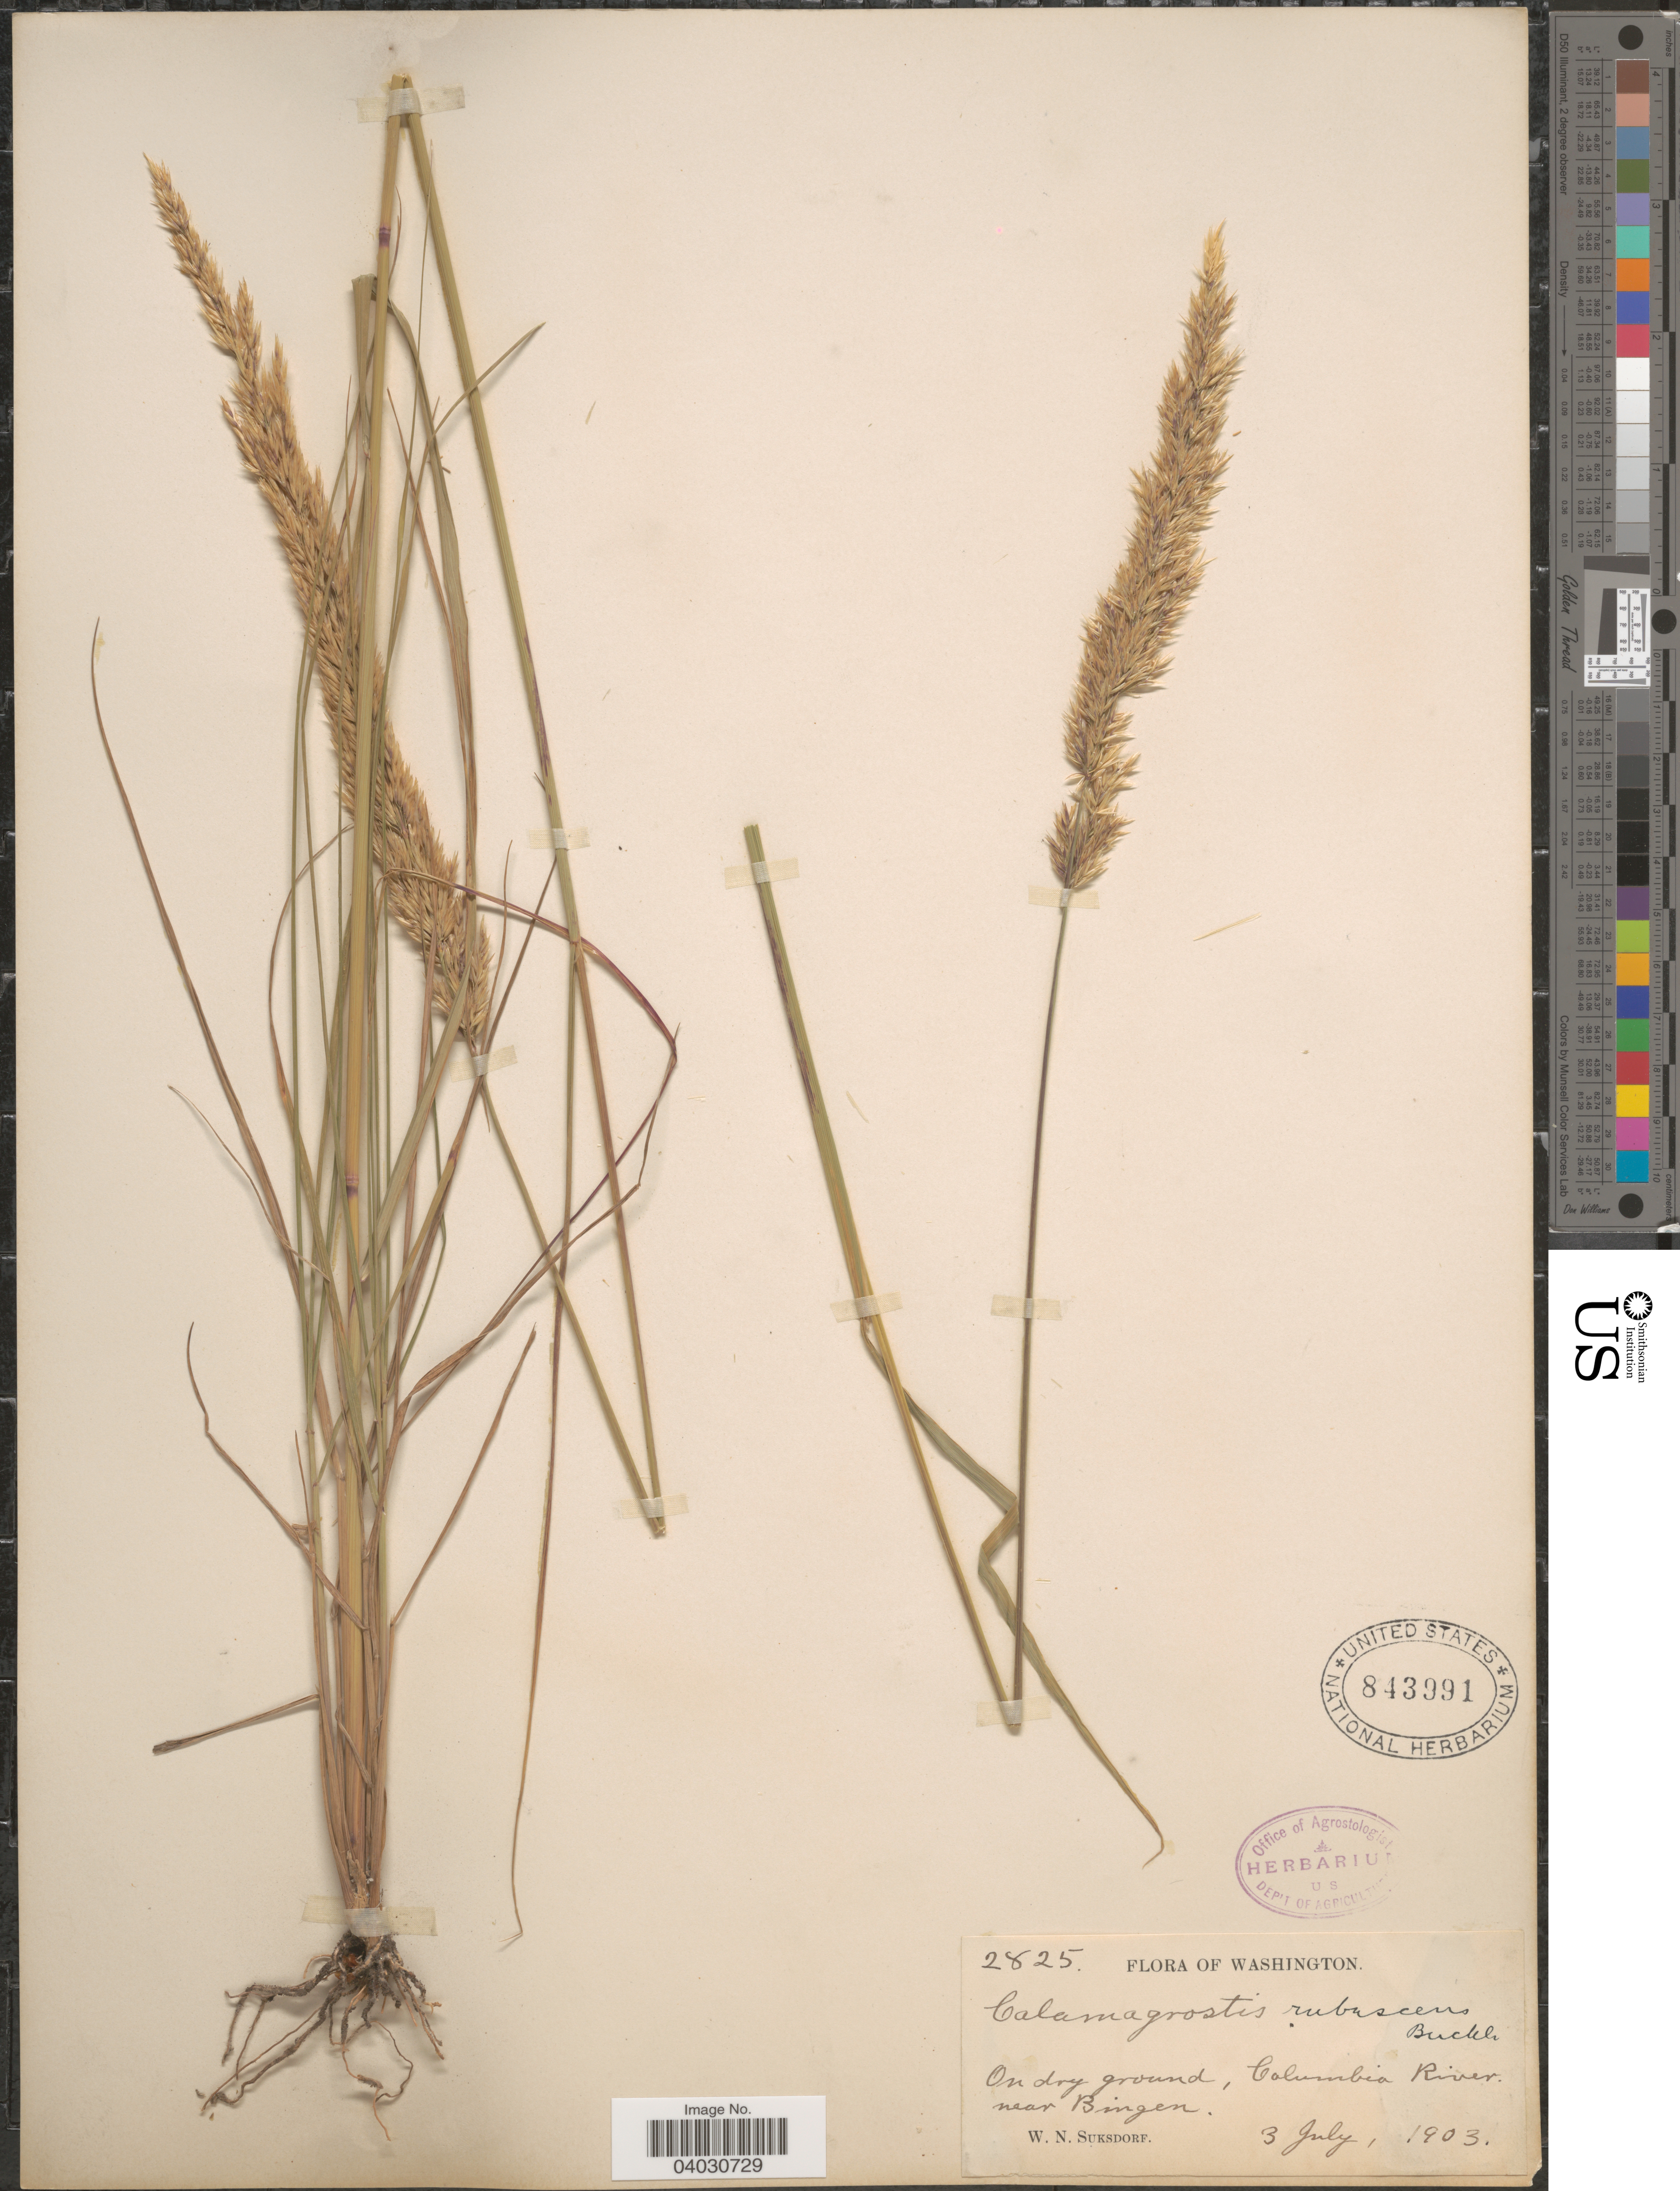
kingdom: Plantae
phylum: Tracheophyta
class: Liliopsida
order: Poales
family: Poaceae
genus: Calamagrostis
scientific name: Calamagrostis rubescens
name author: Buckley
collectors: W. N. Suksdorf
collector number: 2825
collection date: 1903-07-03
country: United States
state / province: Washington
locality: On dry ground, Columbia River. Near Bingen.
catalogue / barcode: US 843991